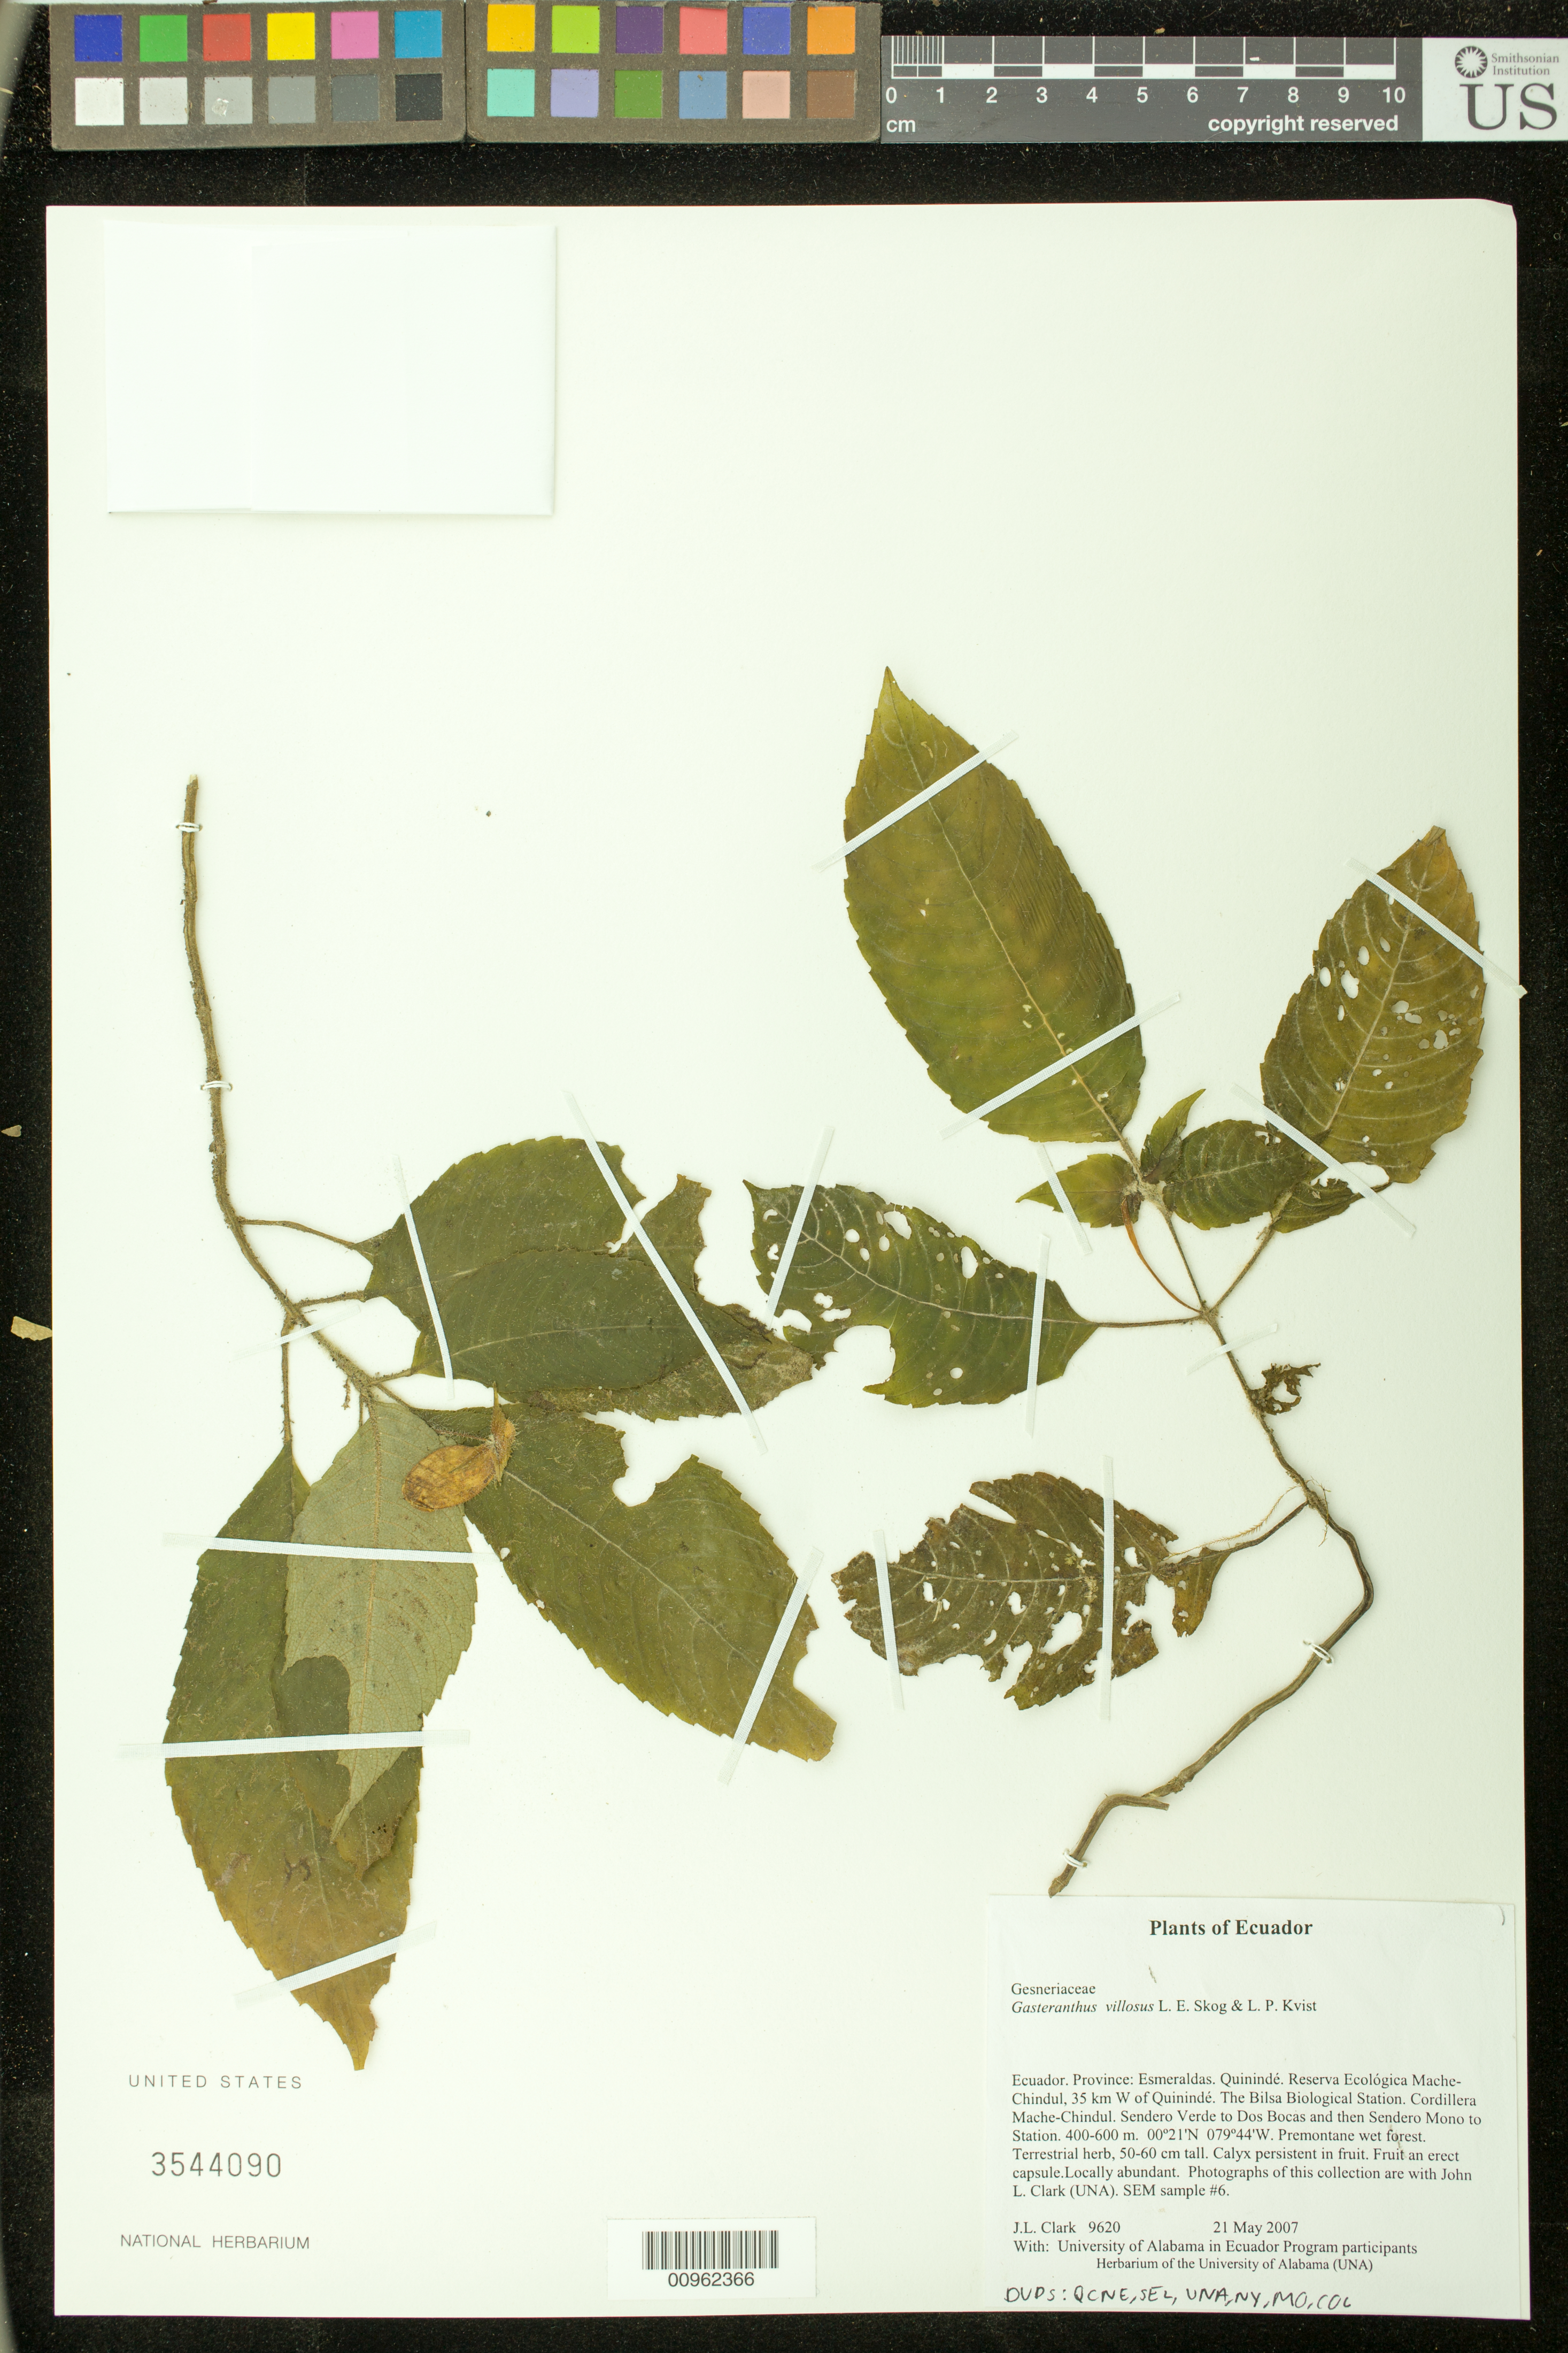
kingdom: Plantae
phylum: Tracheophyta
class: Magnoliopsida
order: Lamiales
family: Gesneriaceae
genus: Gasteranthus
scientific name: Gasteranthus villosus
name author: L.E. Skog & L.P. Kvist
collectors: J. L. Clark & University of Alabama in Ecuador Program participants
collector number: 9620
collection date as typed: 21 May 2007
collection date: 2007-05-21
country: Ecuador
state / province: Esmeraldas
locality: Quinindé. Reserva Ecológica Mache-Chindul, 35 km W of Quinindé. The Bilsa Biological Station. Cordillera Mache-Chindul. Sendero Verde to Dos Bocas and then Sendero Mono to Station.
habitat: Premontane wet forest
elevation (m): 400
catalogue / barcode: US 3544090